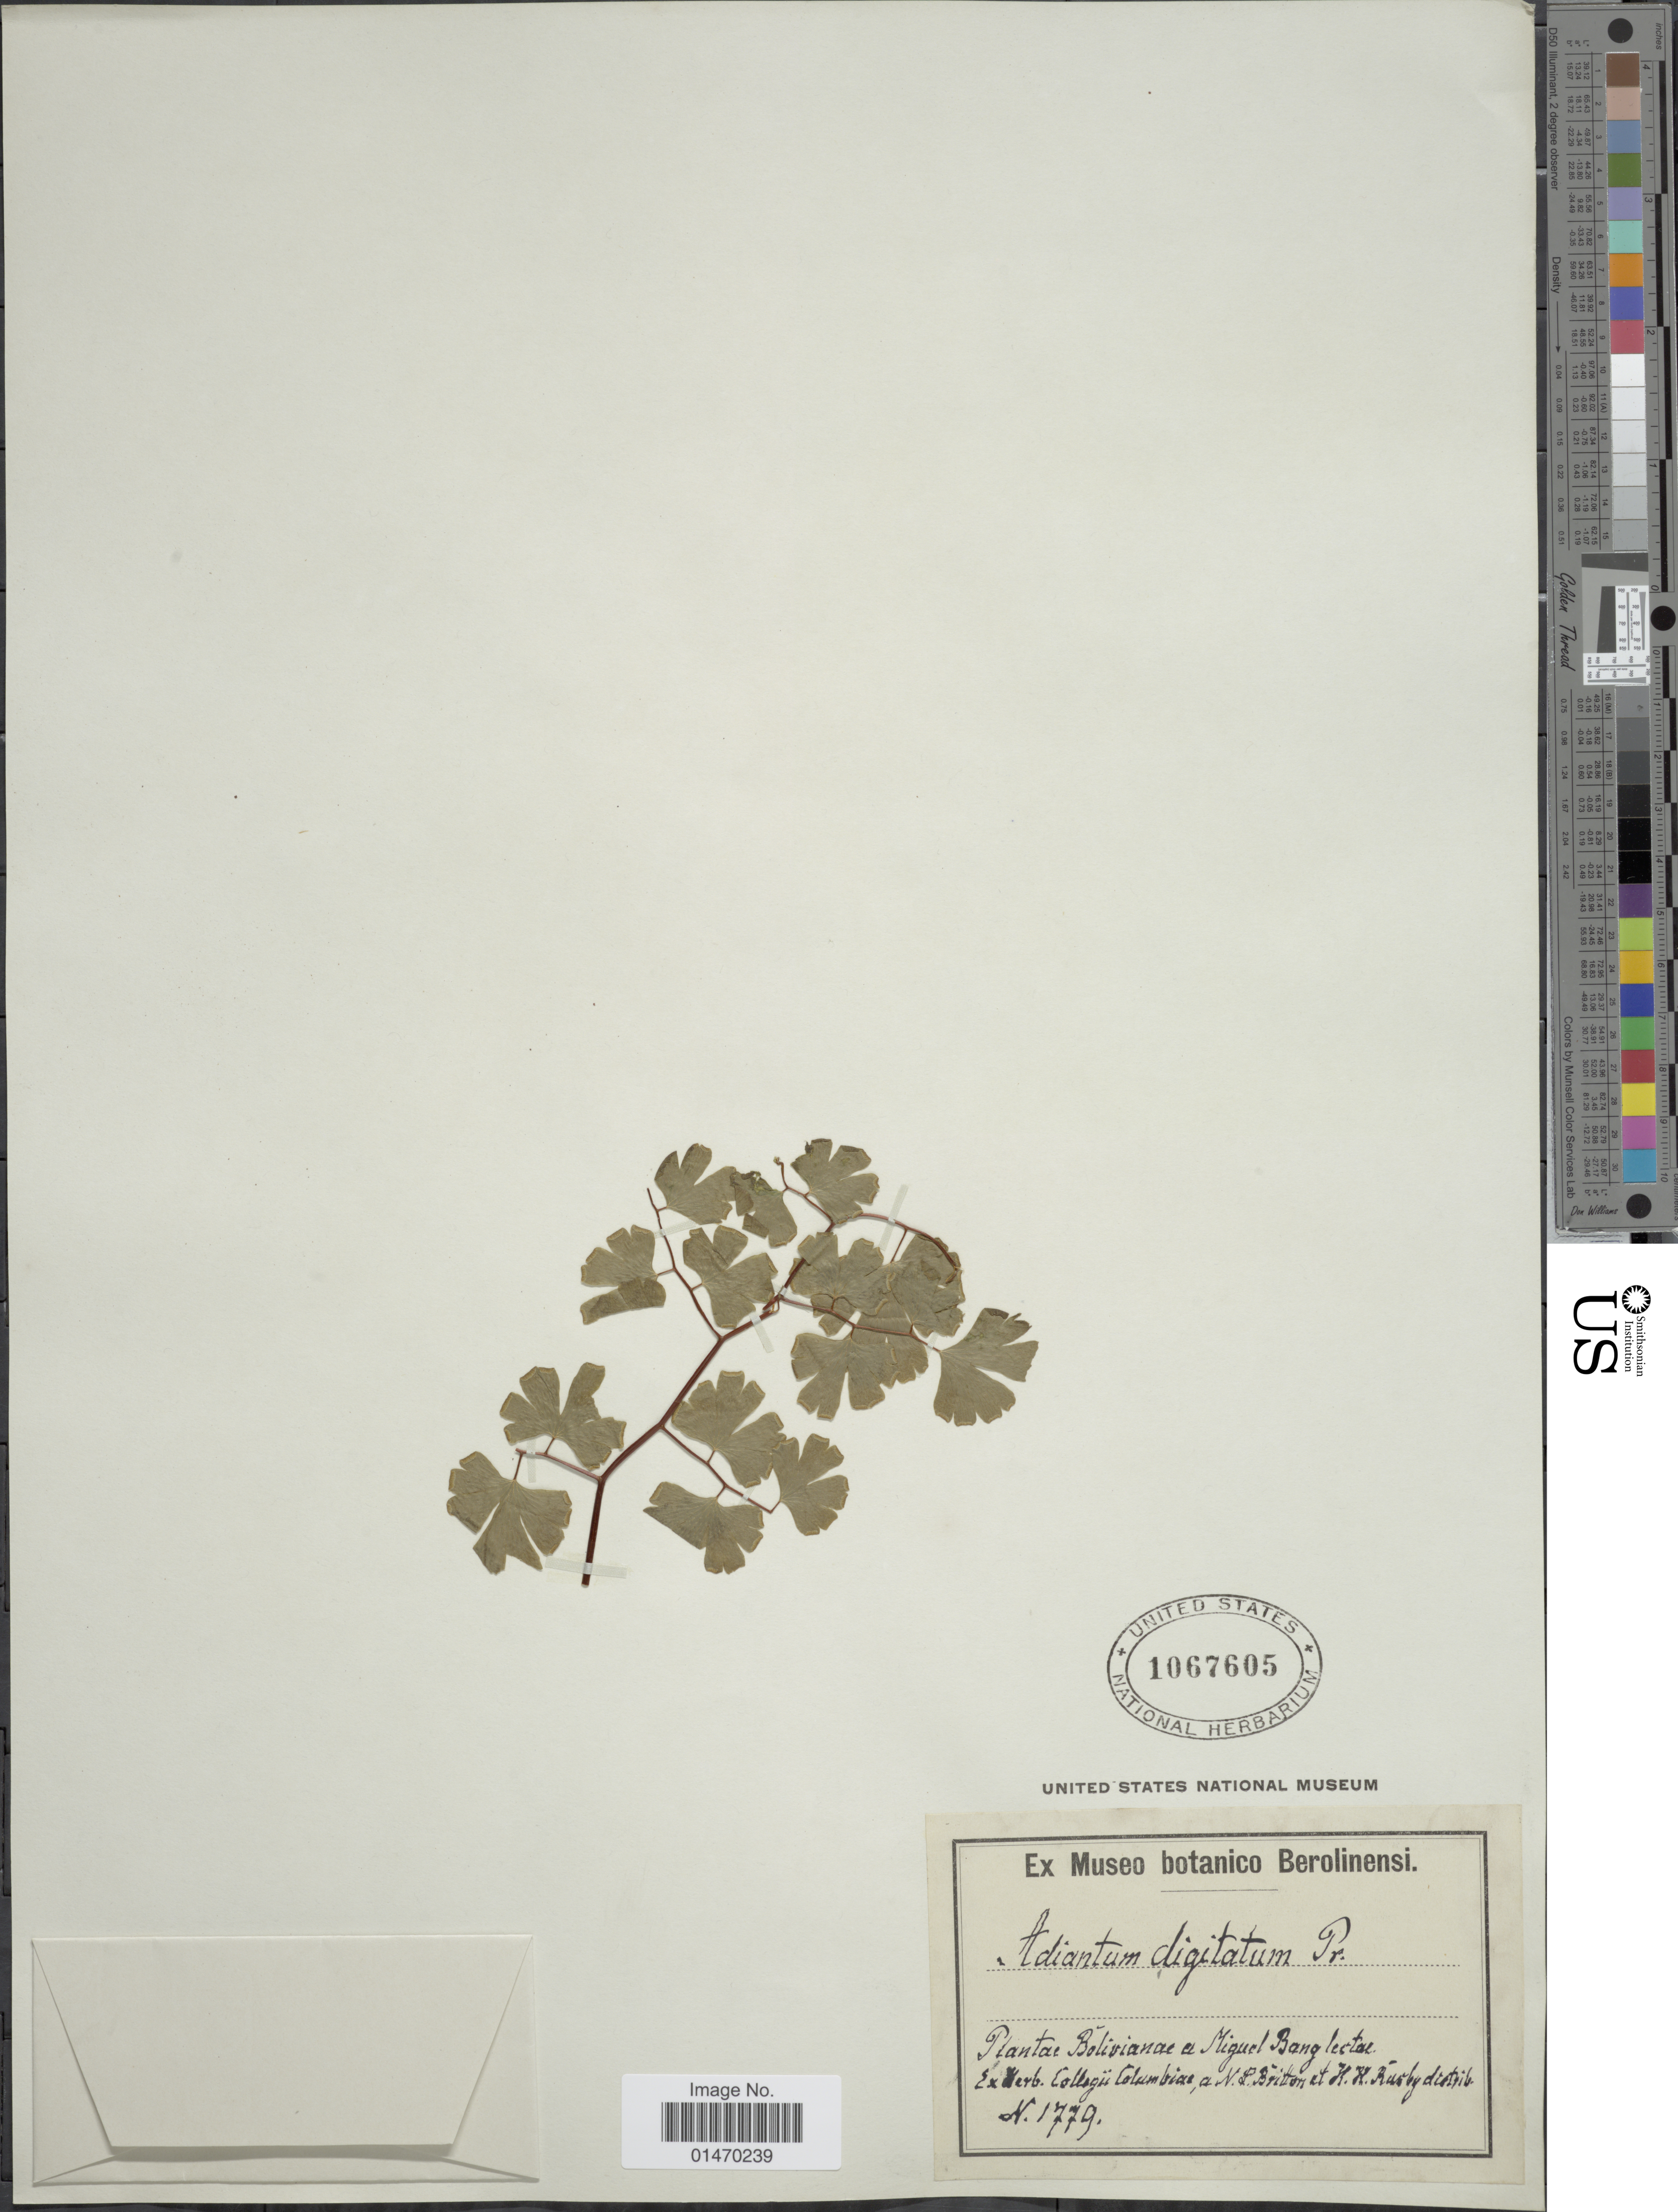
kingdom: Plantae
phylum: Tracheophyta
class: Polypodiopsida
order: Polypodiales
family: Pteridaceae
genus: Adiantum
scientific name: Adiantum digitatum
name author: Hook.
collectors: M. Bang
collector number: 1779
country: Bolivia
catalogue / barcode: US 1067605